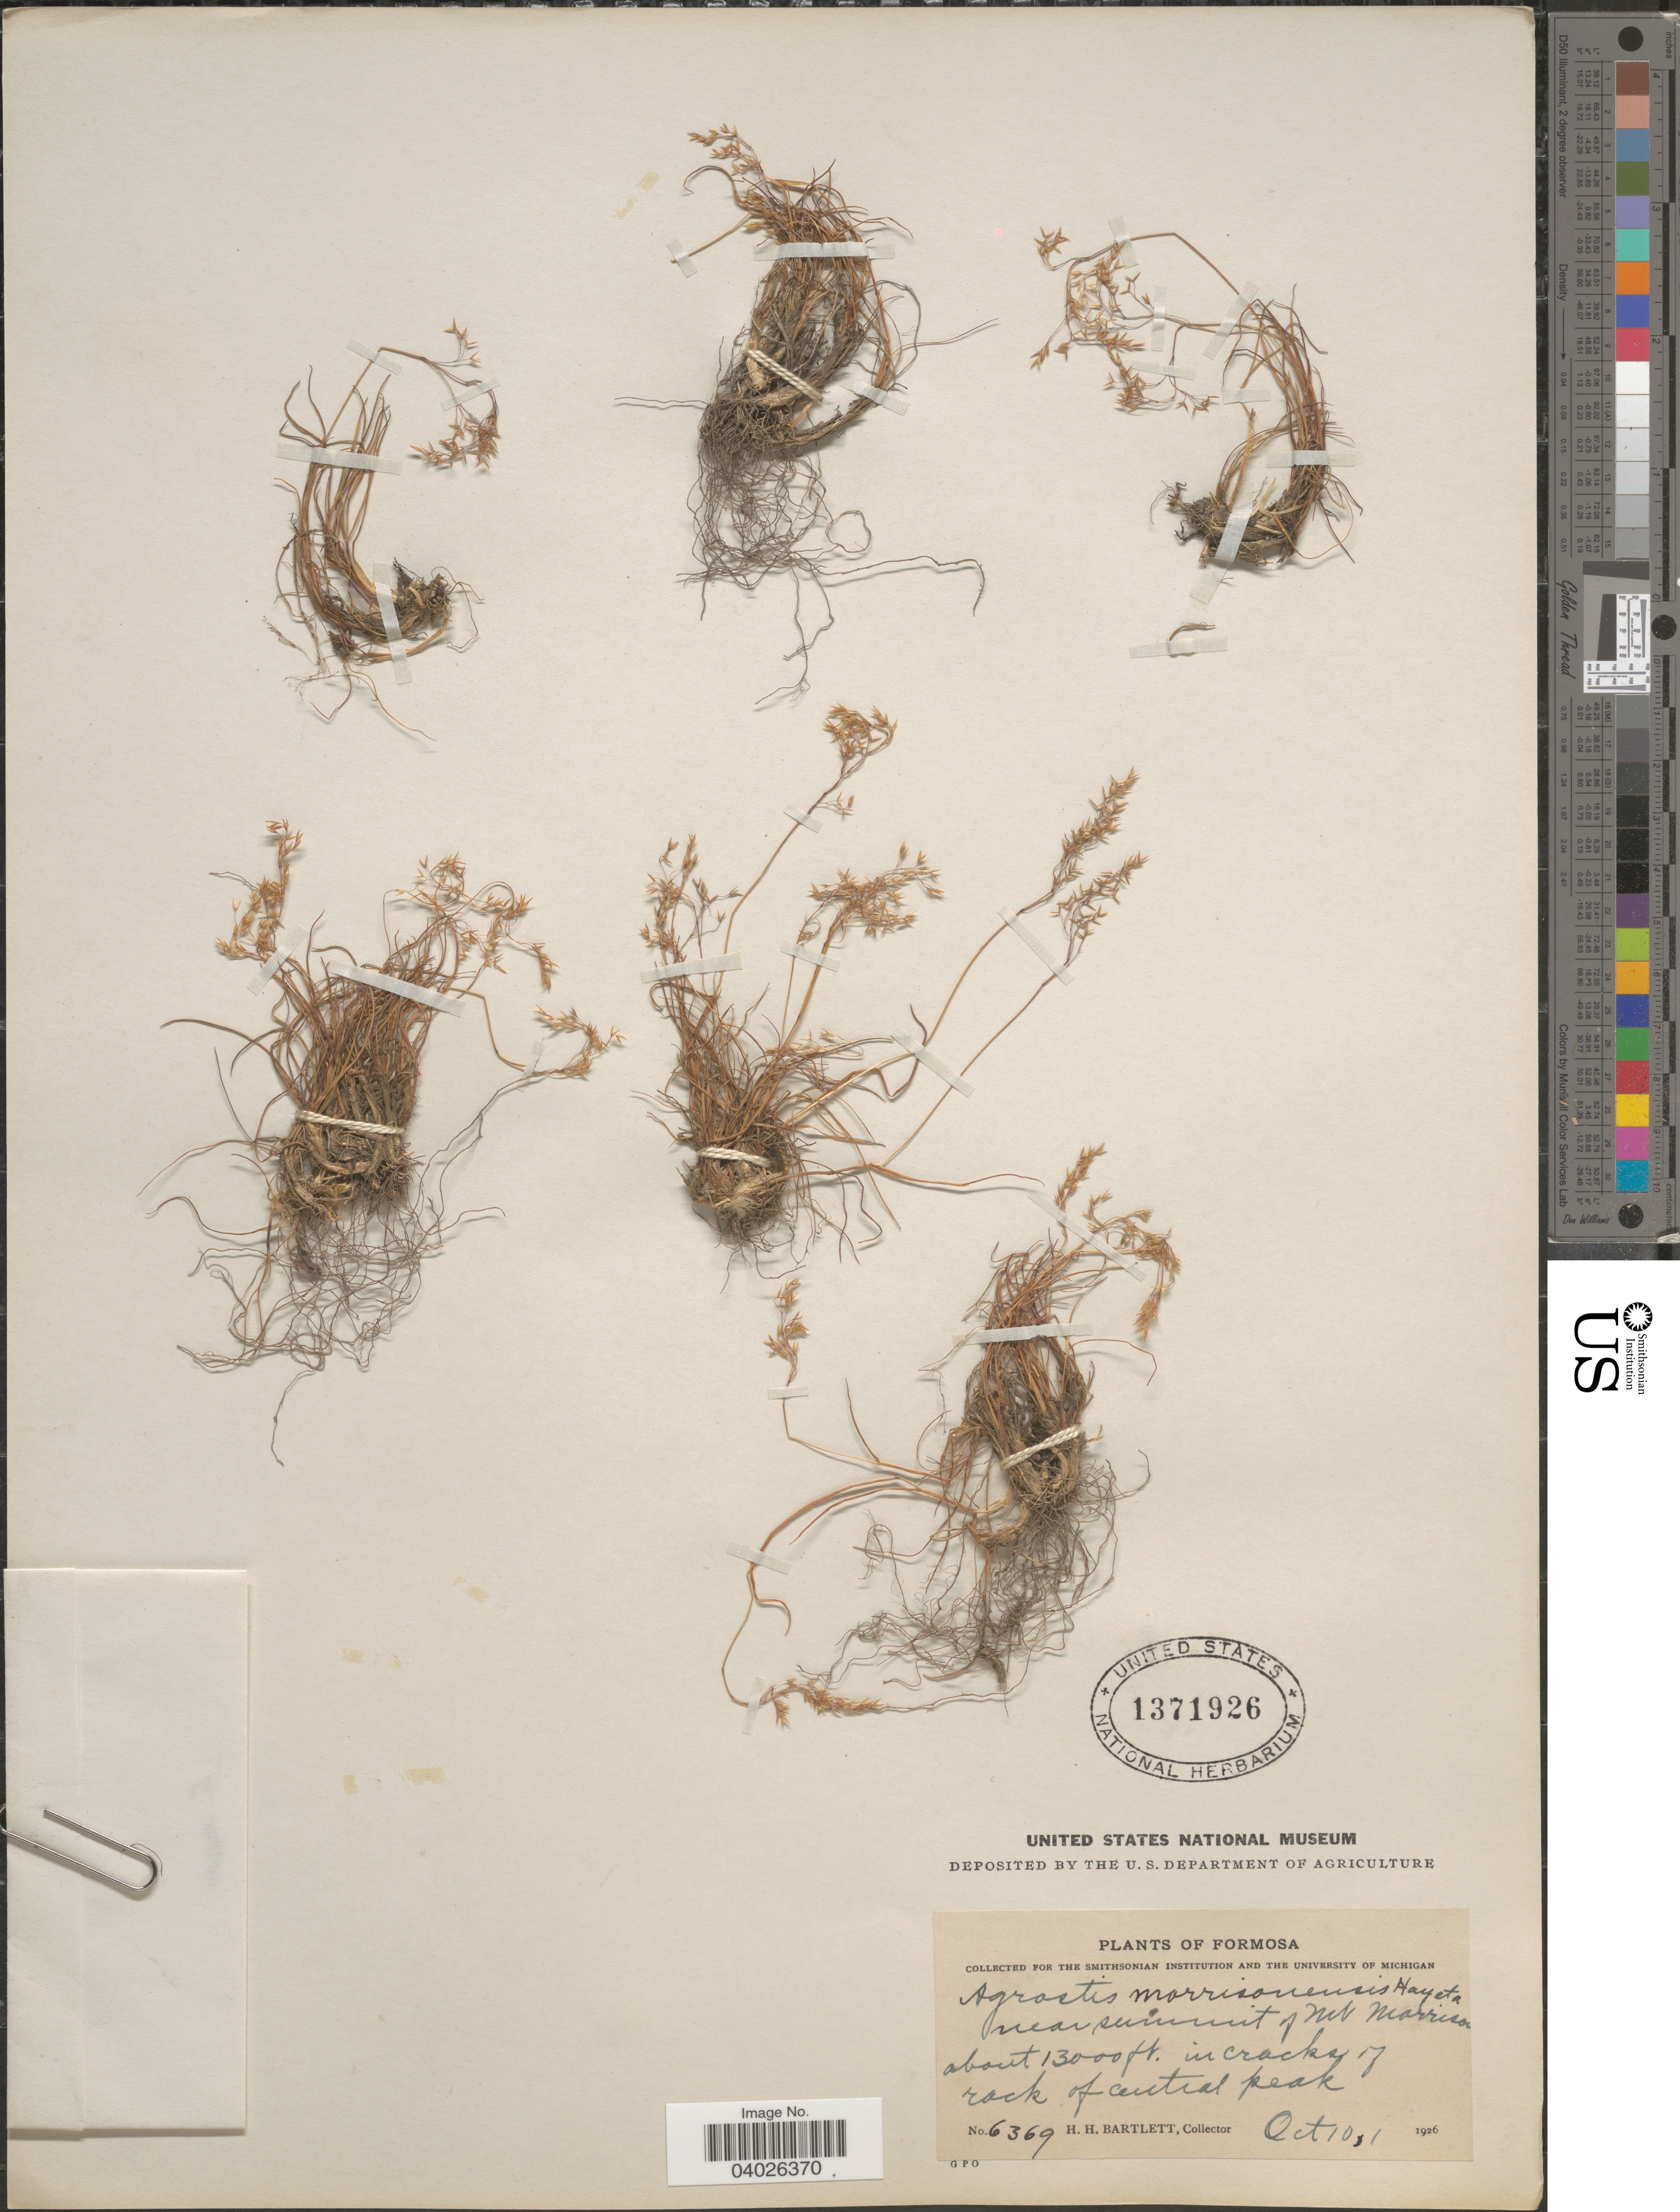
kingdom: Plantae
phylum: Tracheophyta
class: Liliopsida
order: Poales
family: Poaceae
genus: Agrostis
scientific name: Agrostis infirma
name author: Büse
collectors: H. H. Bartlett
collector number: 6369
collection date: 1926-10-10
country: Taiwan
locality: Formosa. Near summit of Mt Morrison.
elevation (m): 3962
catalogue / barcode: US 1371926